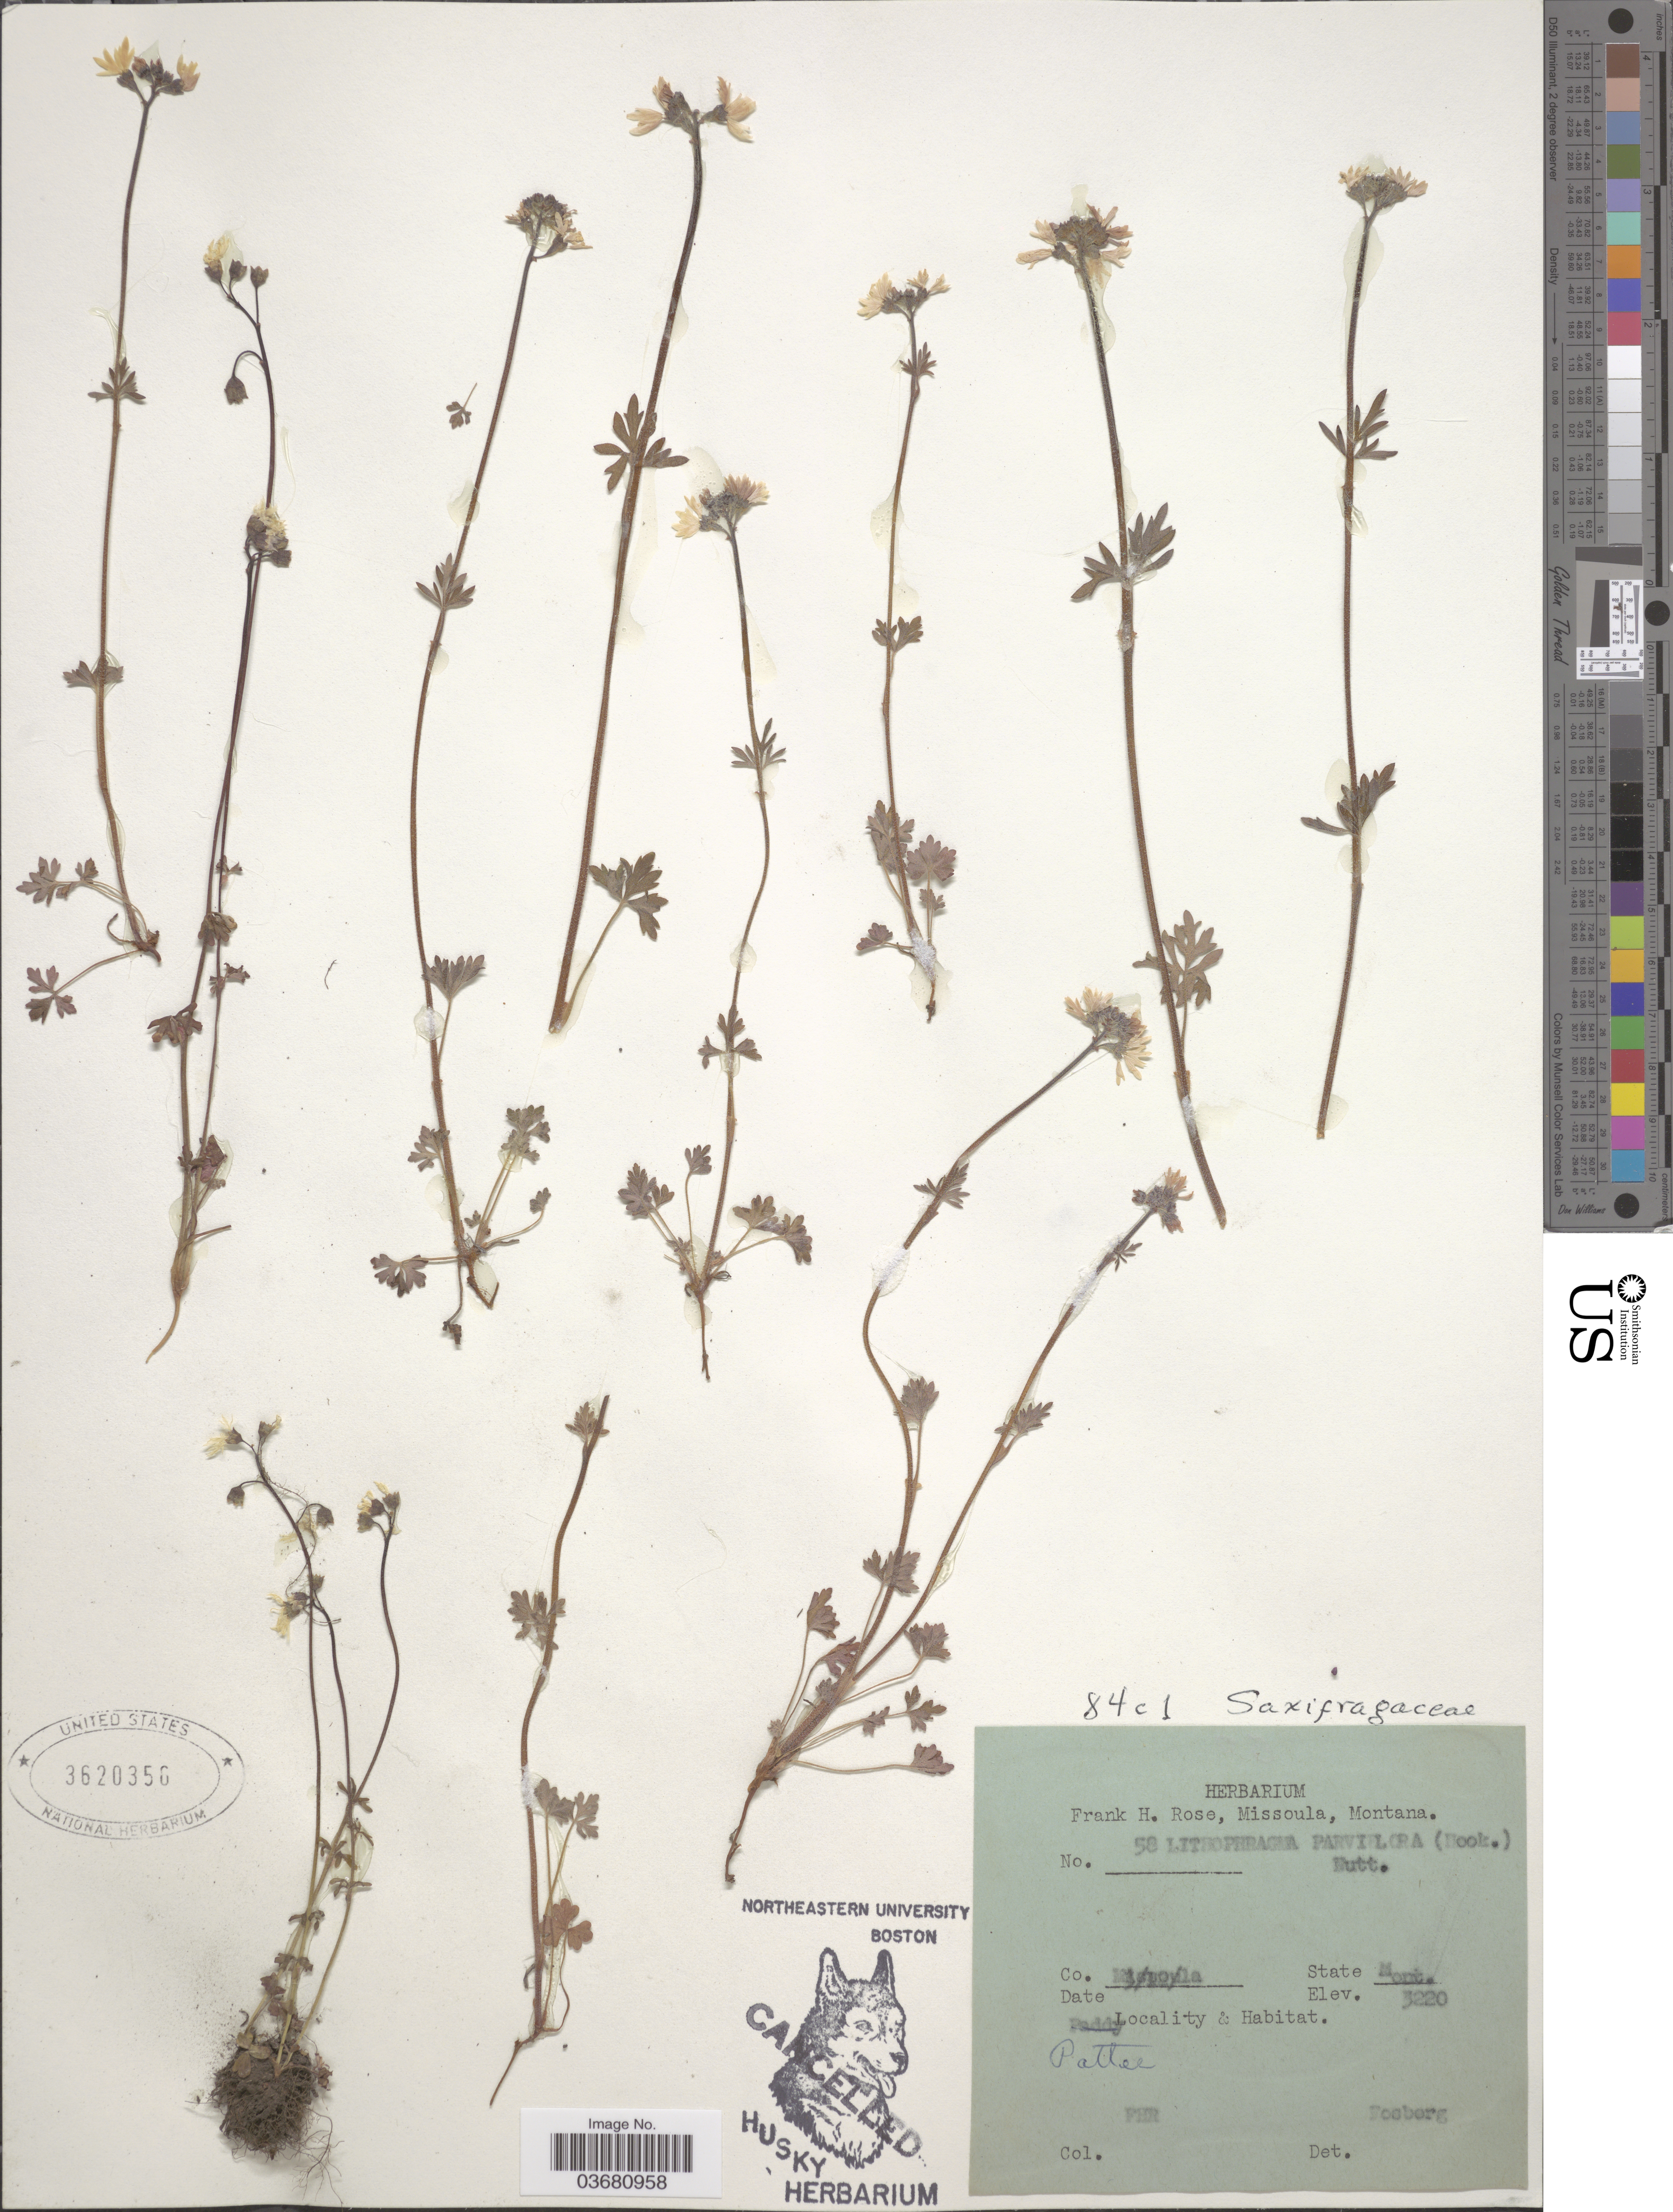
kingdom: Plantae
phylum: Tracheophyta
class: Magnoliopsida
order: Saxifragales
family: Saxifragaceae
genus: Lithophragma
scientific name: Lithophragma parviflorum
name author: (Hook.) Nutt.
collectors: F. H. Rose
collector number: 58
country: United States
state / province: Montana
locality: Co. Misoula. Pattee.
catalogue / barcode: US 3620356